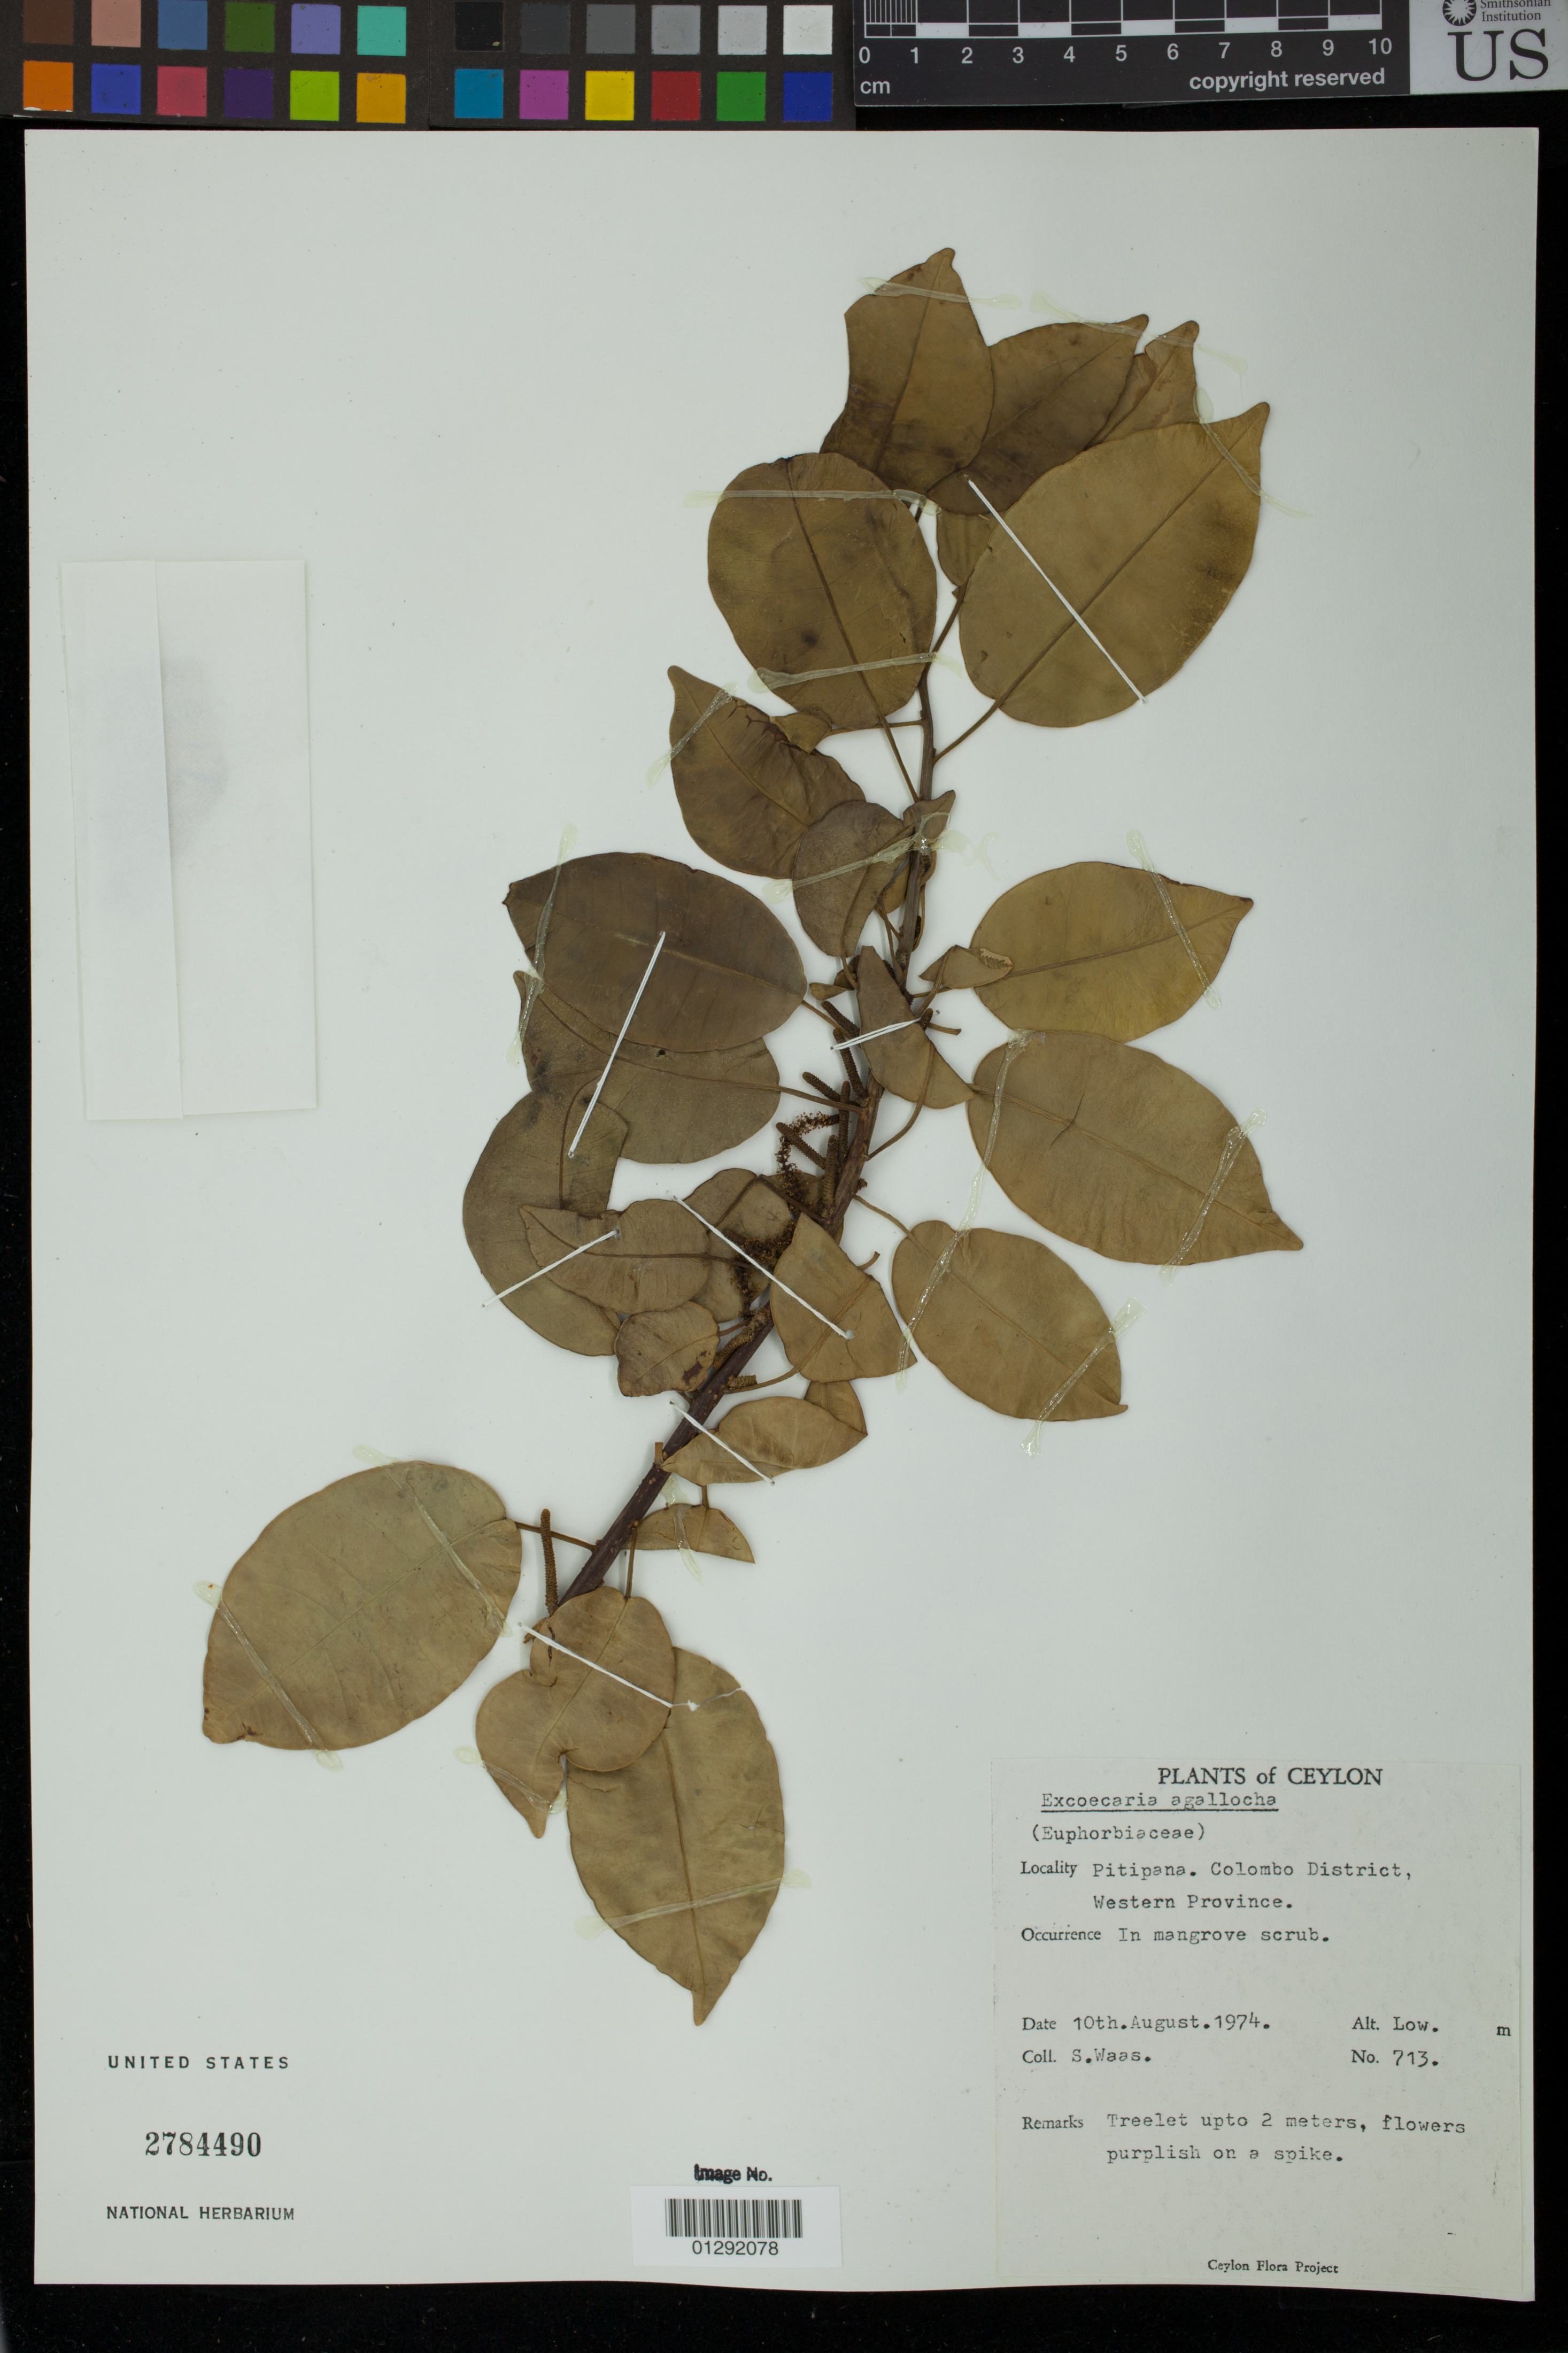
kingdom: Plantae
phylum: Tracheophyta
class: Magnoliopsida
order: Malpighiales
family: Euphorbiaceae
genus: Excoecaria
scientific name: Excoecaria agallocha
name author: L.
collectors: S. Waas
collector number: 713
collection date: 1974-08-10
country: Sri Lanka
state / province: Western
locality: Ceylon. Pitipana. Colombo District.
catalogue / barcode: US 2784490